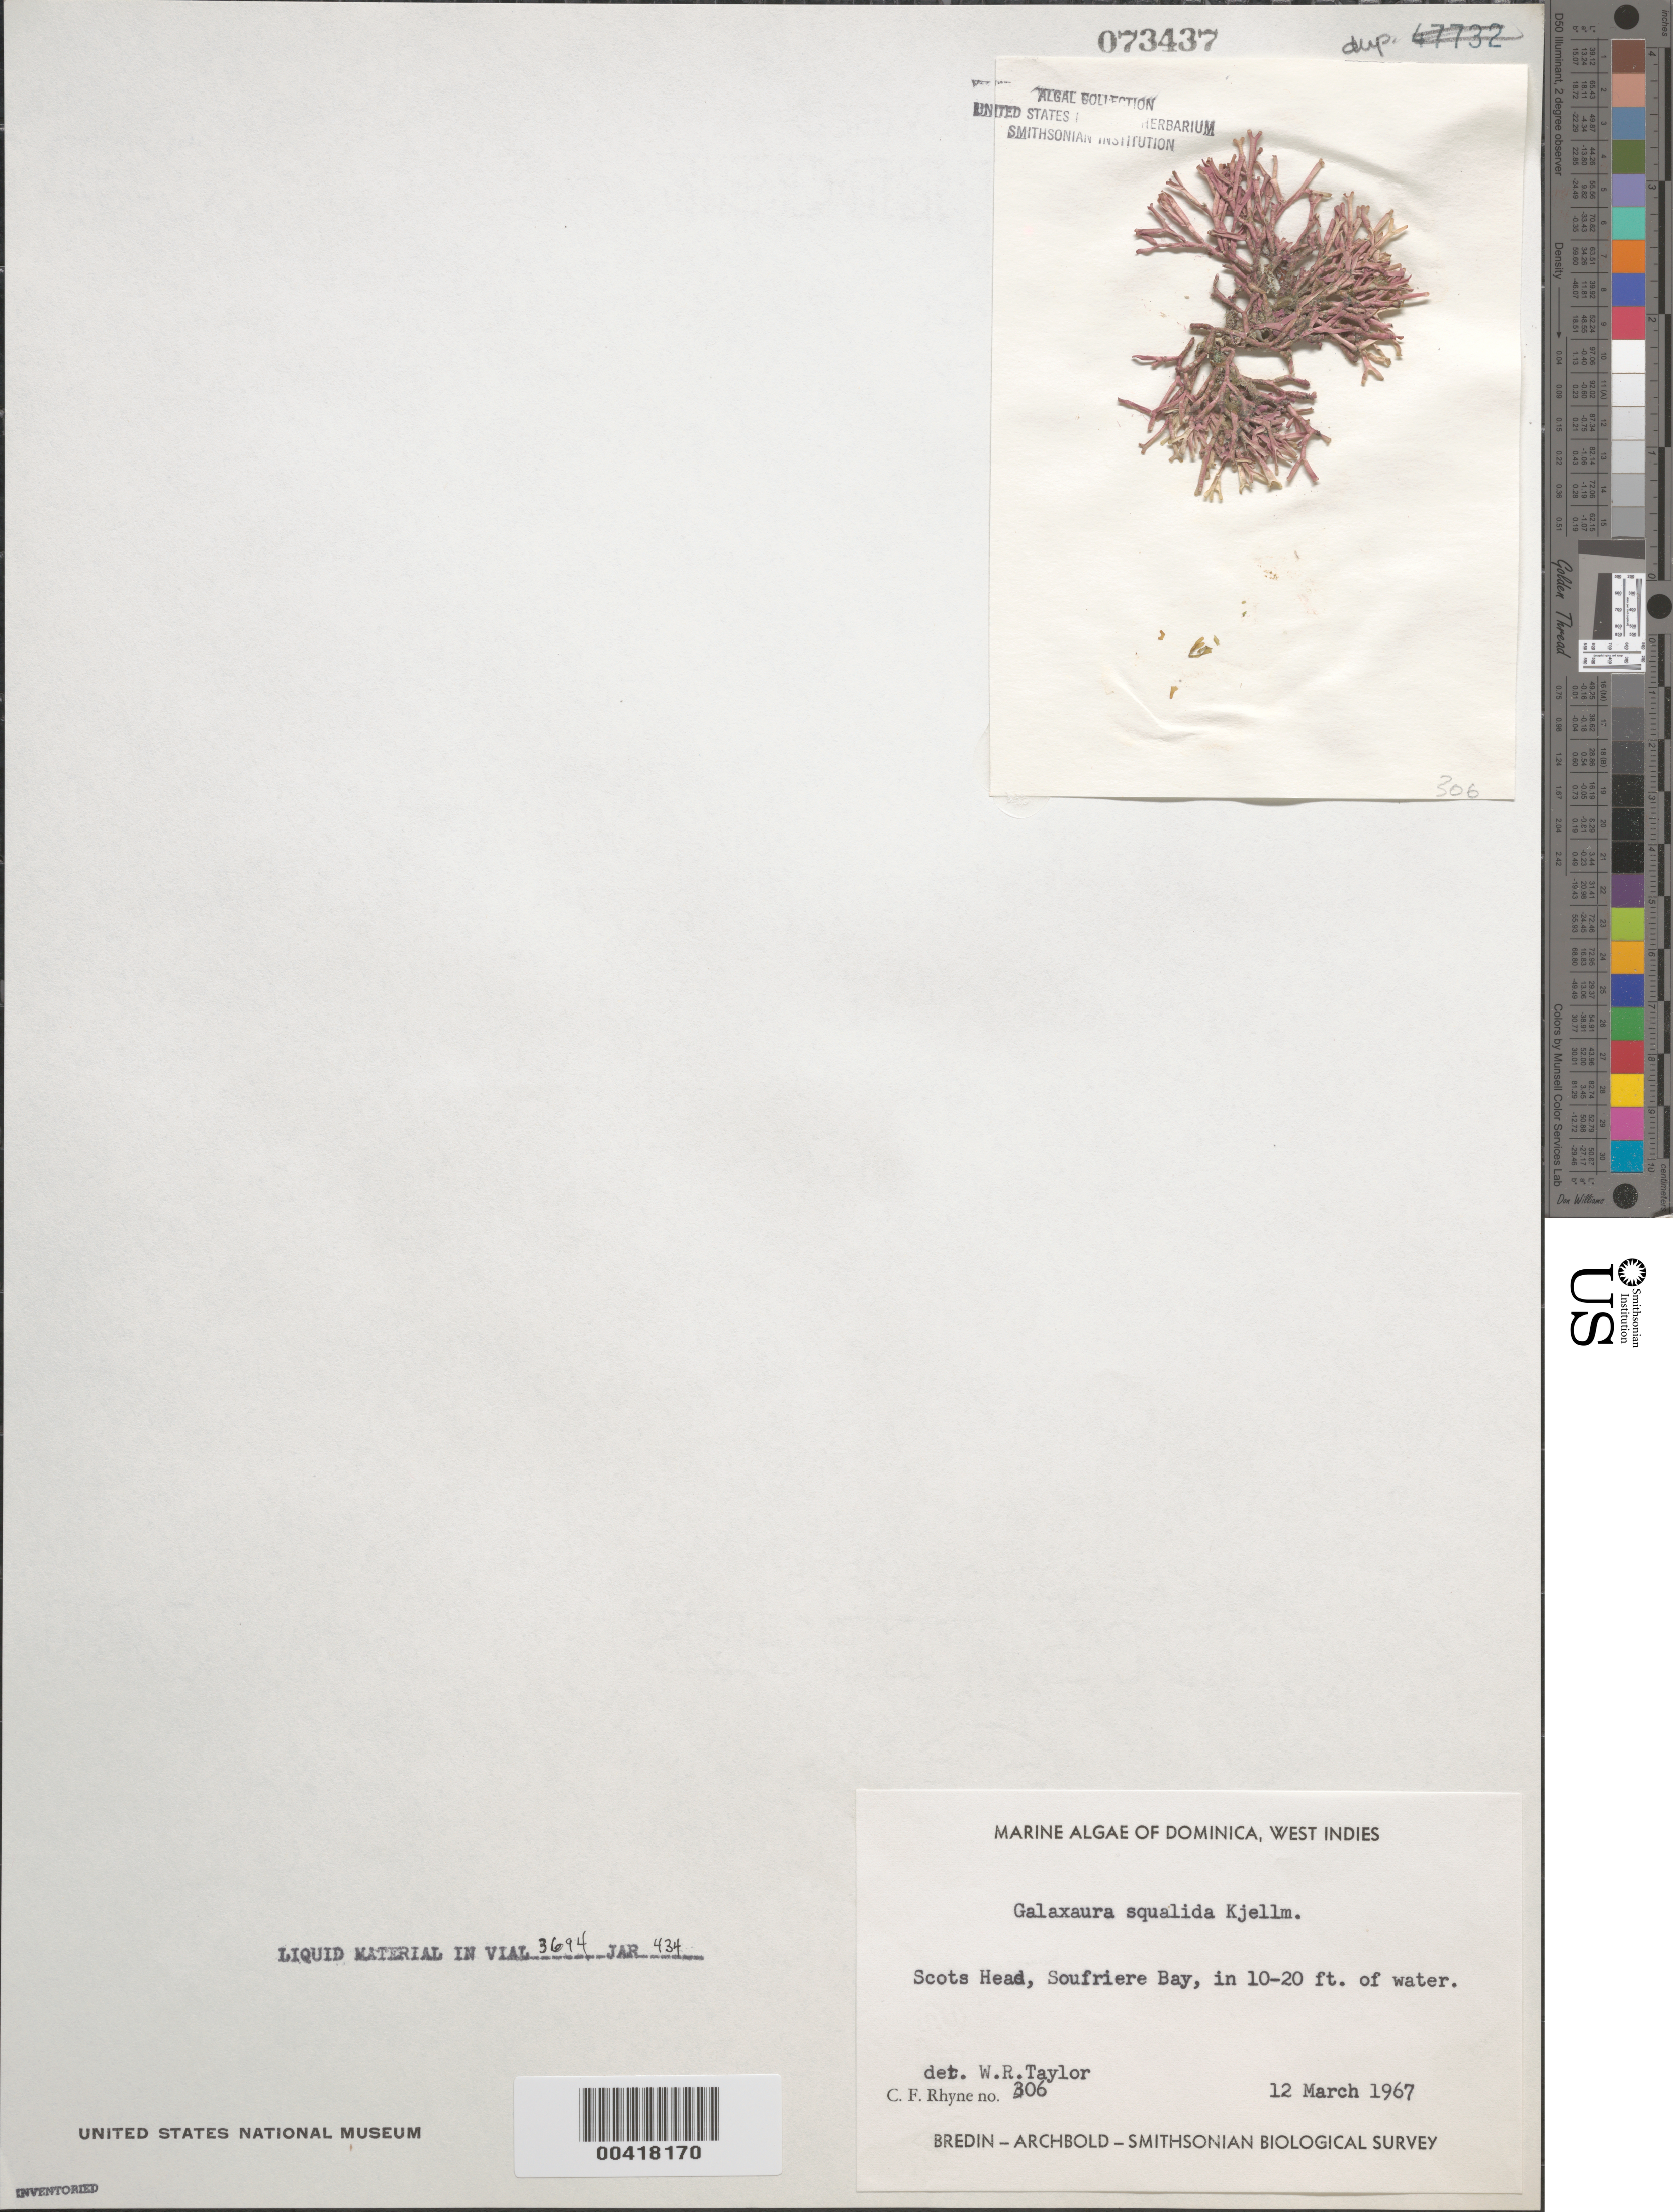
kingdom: Plantae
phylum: Rhodophyta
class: Florideophyceae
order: Nemaliales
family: Galaxauraceae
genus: Galaxaura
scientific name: Galaxaura rugosa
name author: (Ellis & Sol.) J.V.Lamouroux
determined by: Algae name updating Project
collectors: C. Rhyne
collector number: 306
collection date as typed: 12 Mar 1967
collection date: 1967-03-12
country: Dominica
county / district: St. Mark's Parish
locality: Scots Head, Soufriere Bay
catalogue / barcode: US 73437